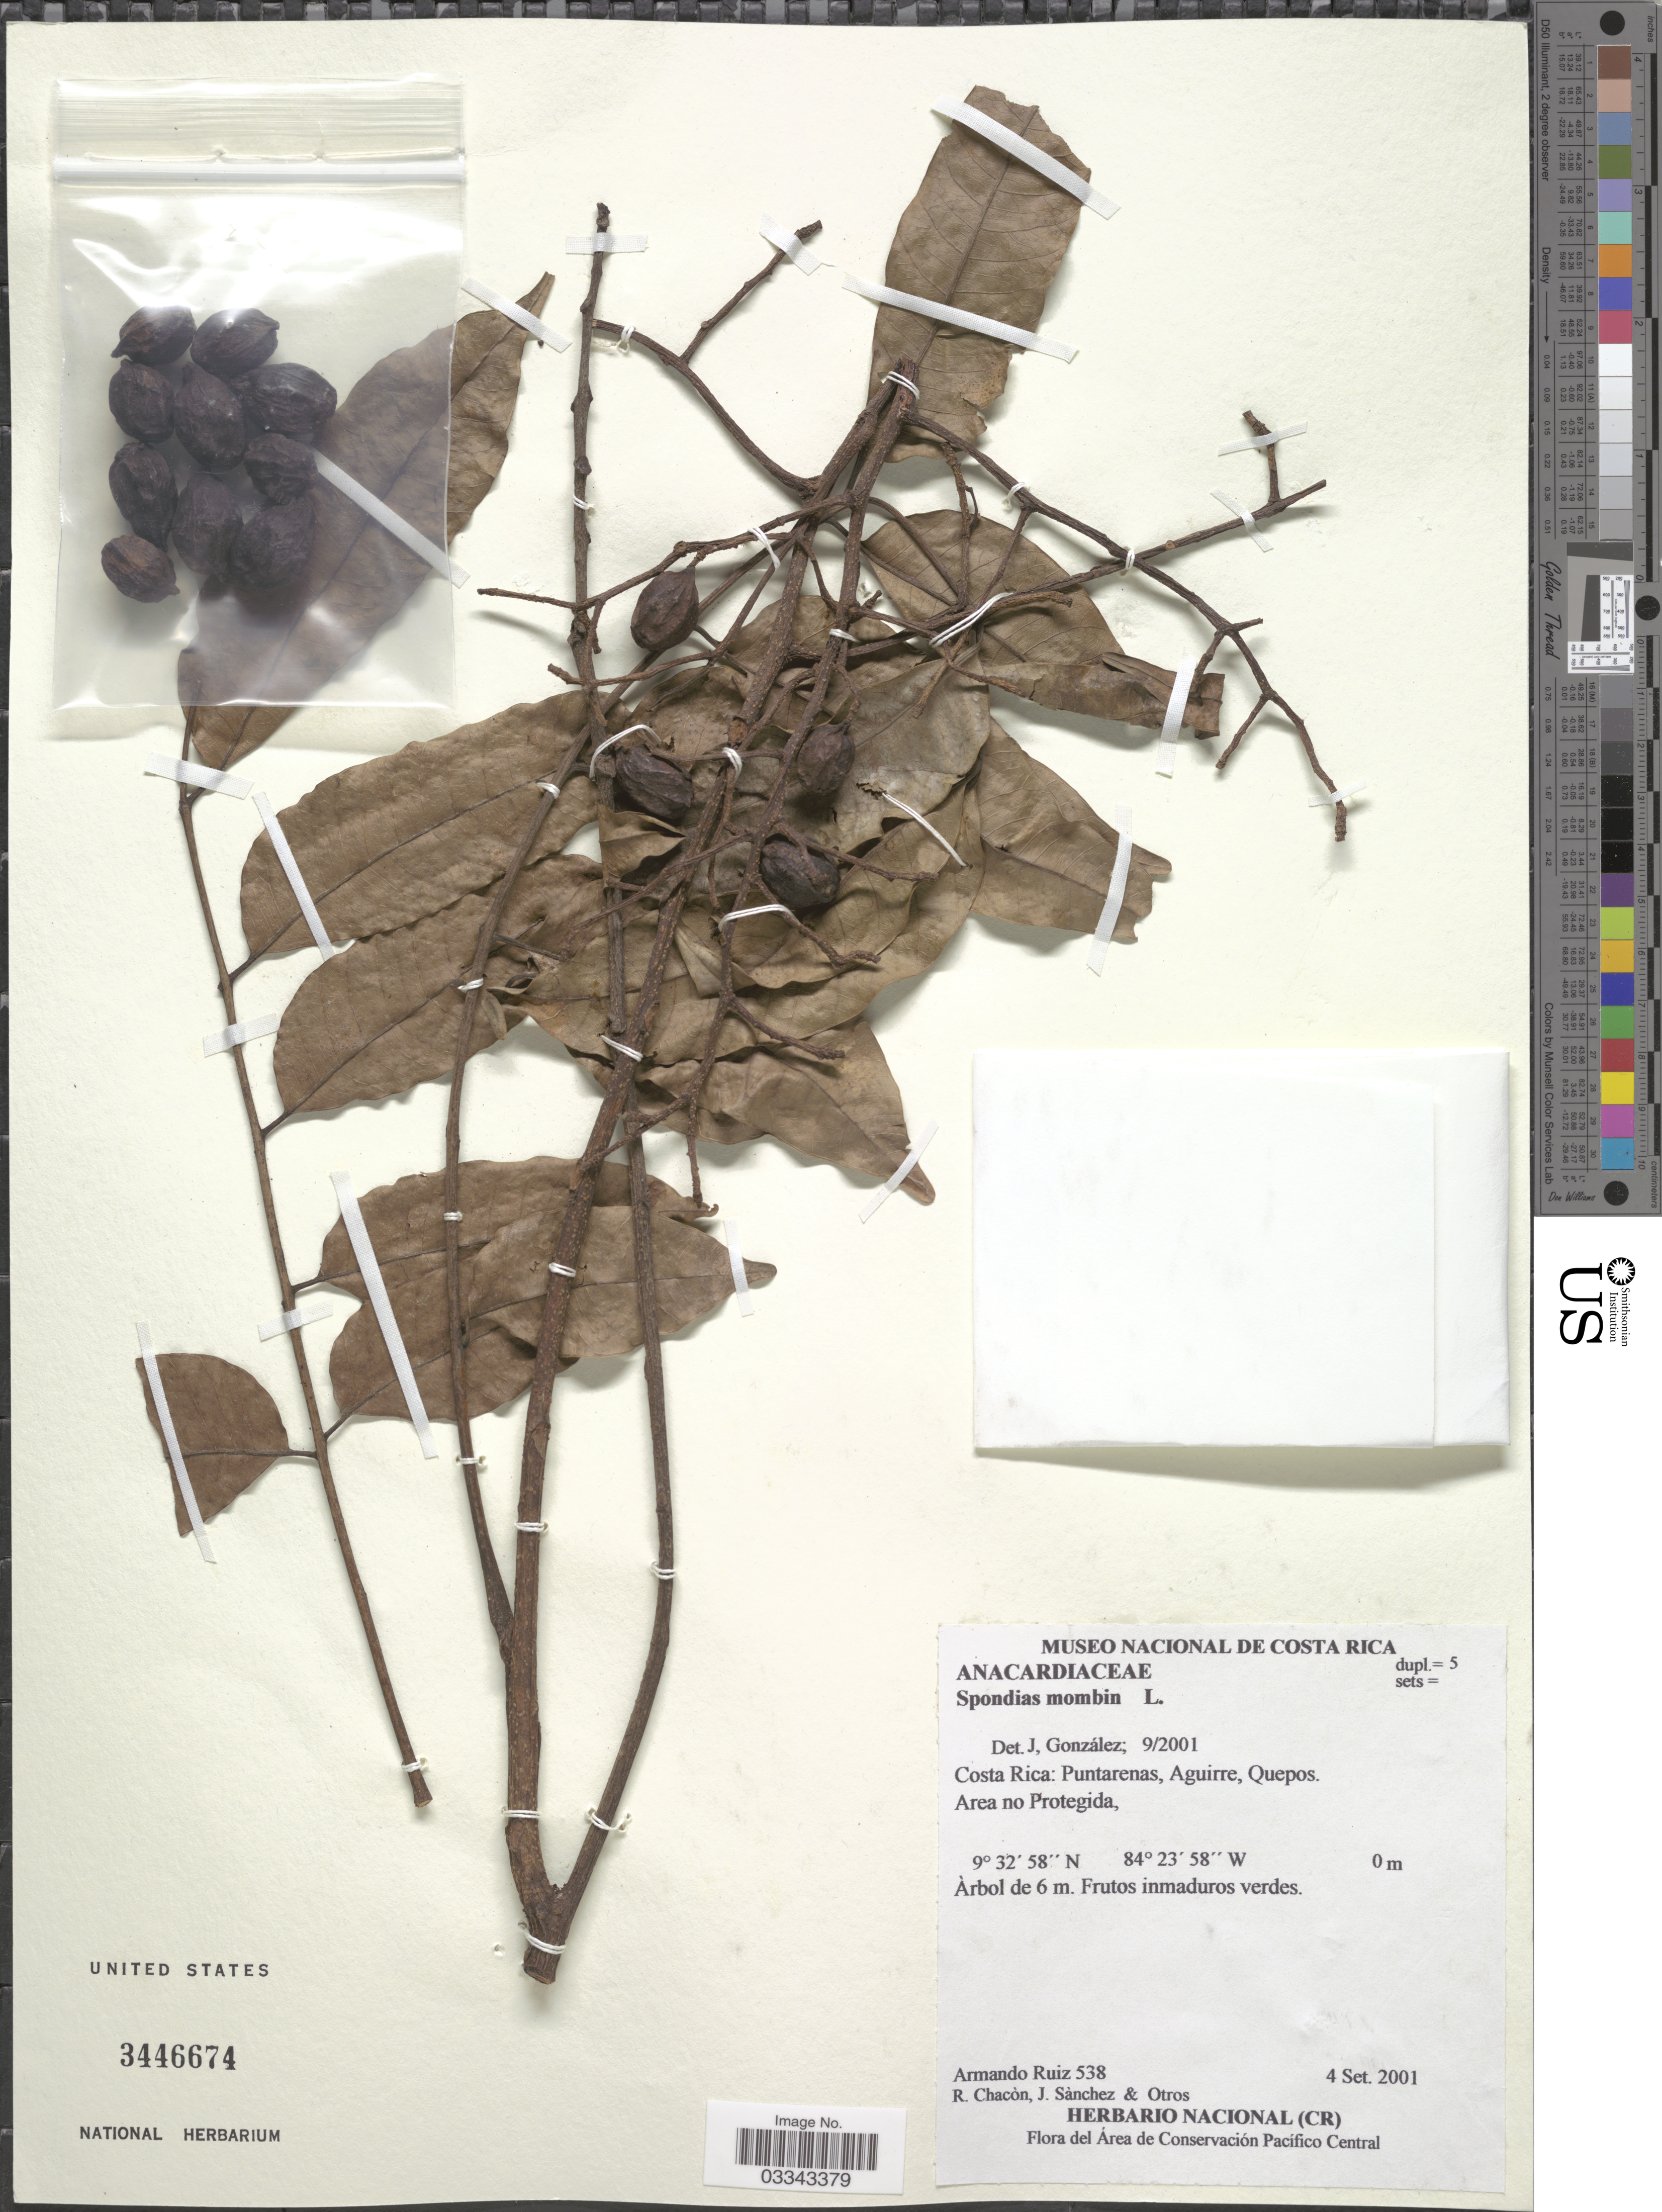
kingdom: Plantae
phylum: Tracheophyta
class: Magnoliopsida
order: Sapindales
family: Anacardiaceae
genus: Spondias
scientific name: Spondias mombin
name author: L.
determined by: Mitchell, John D.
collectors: A. Ruiz, R. Chacon, J. Sánchez & et al.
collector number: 538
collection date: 2001-09-04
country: Costa Rica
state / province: Puntarenas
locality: Aguirre, Quepos. Area no Protegida.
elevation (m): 0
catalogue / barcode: US 3446674